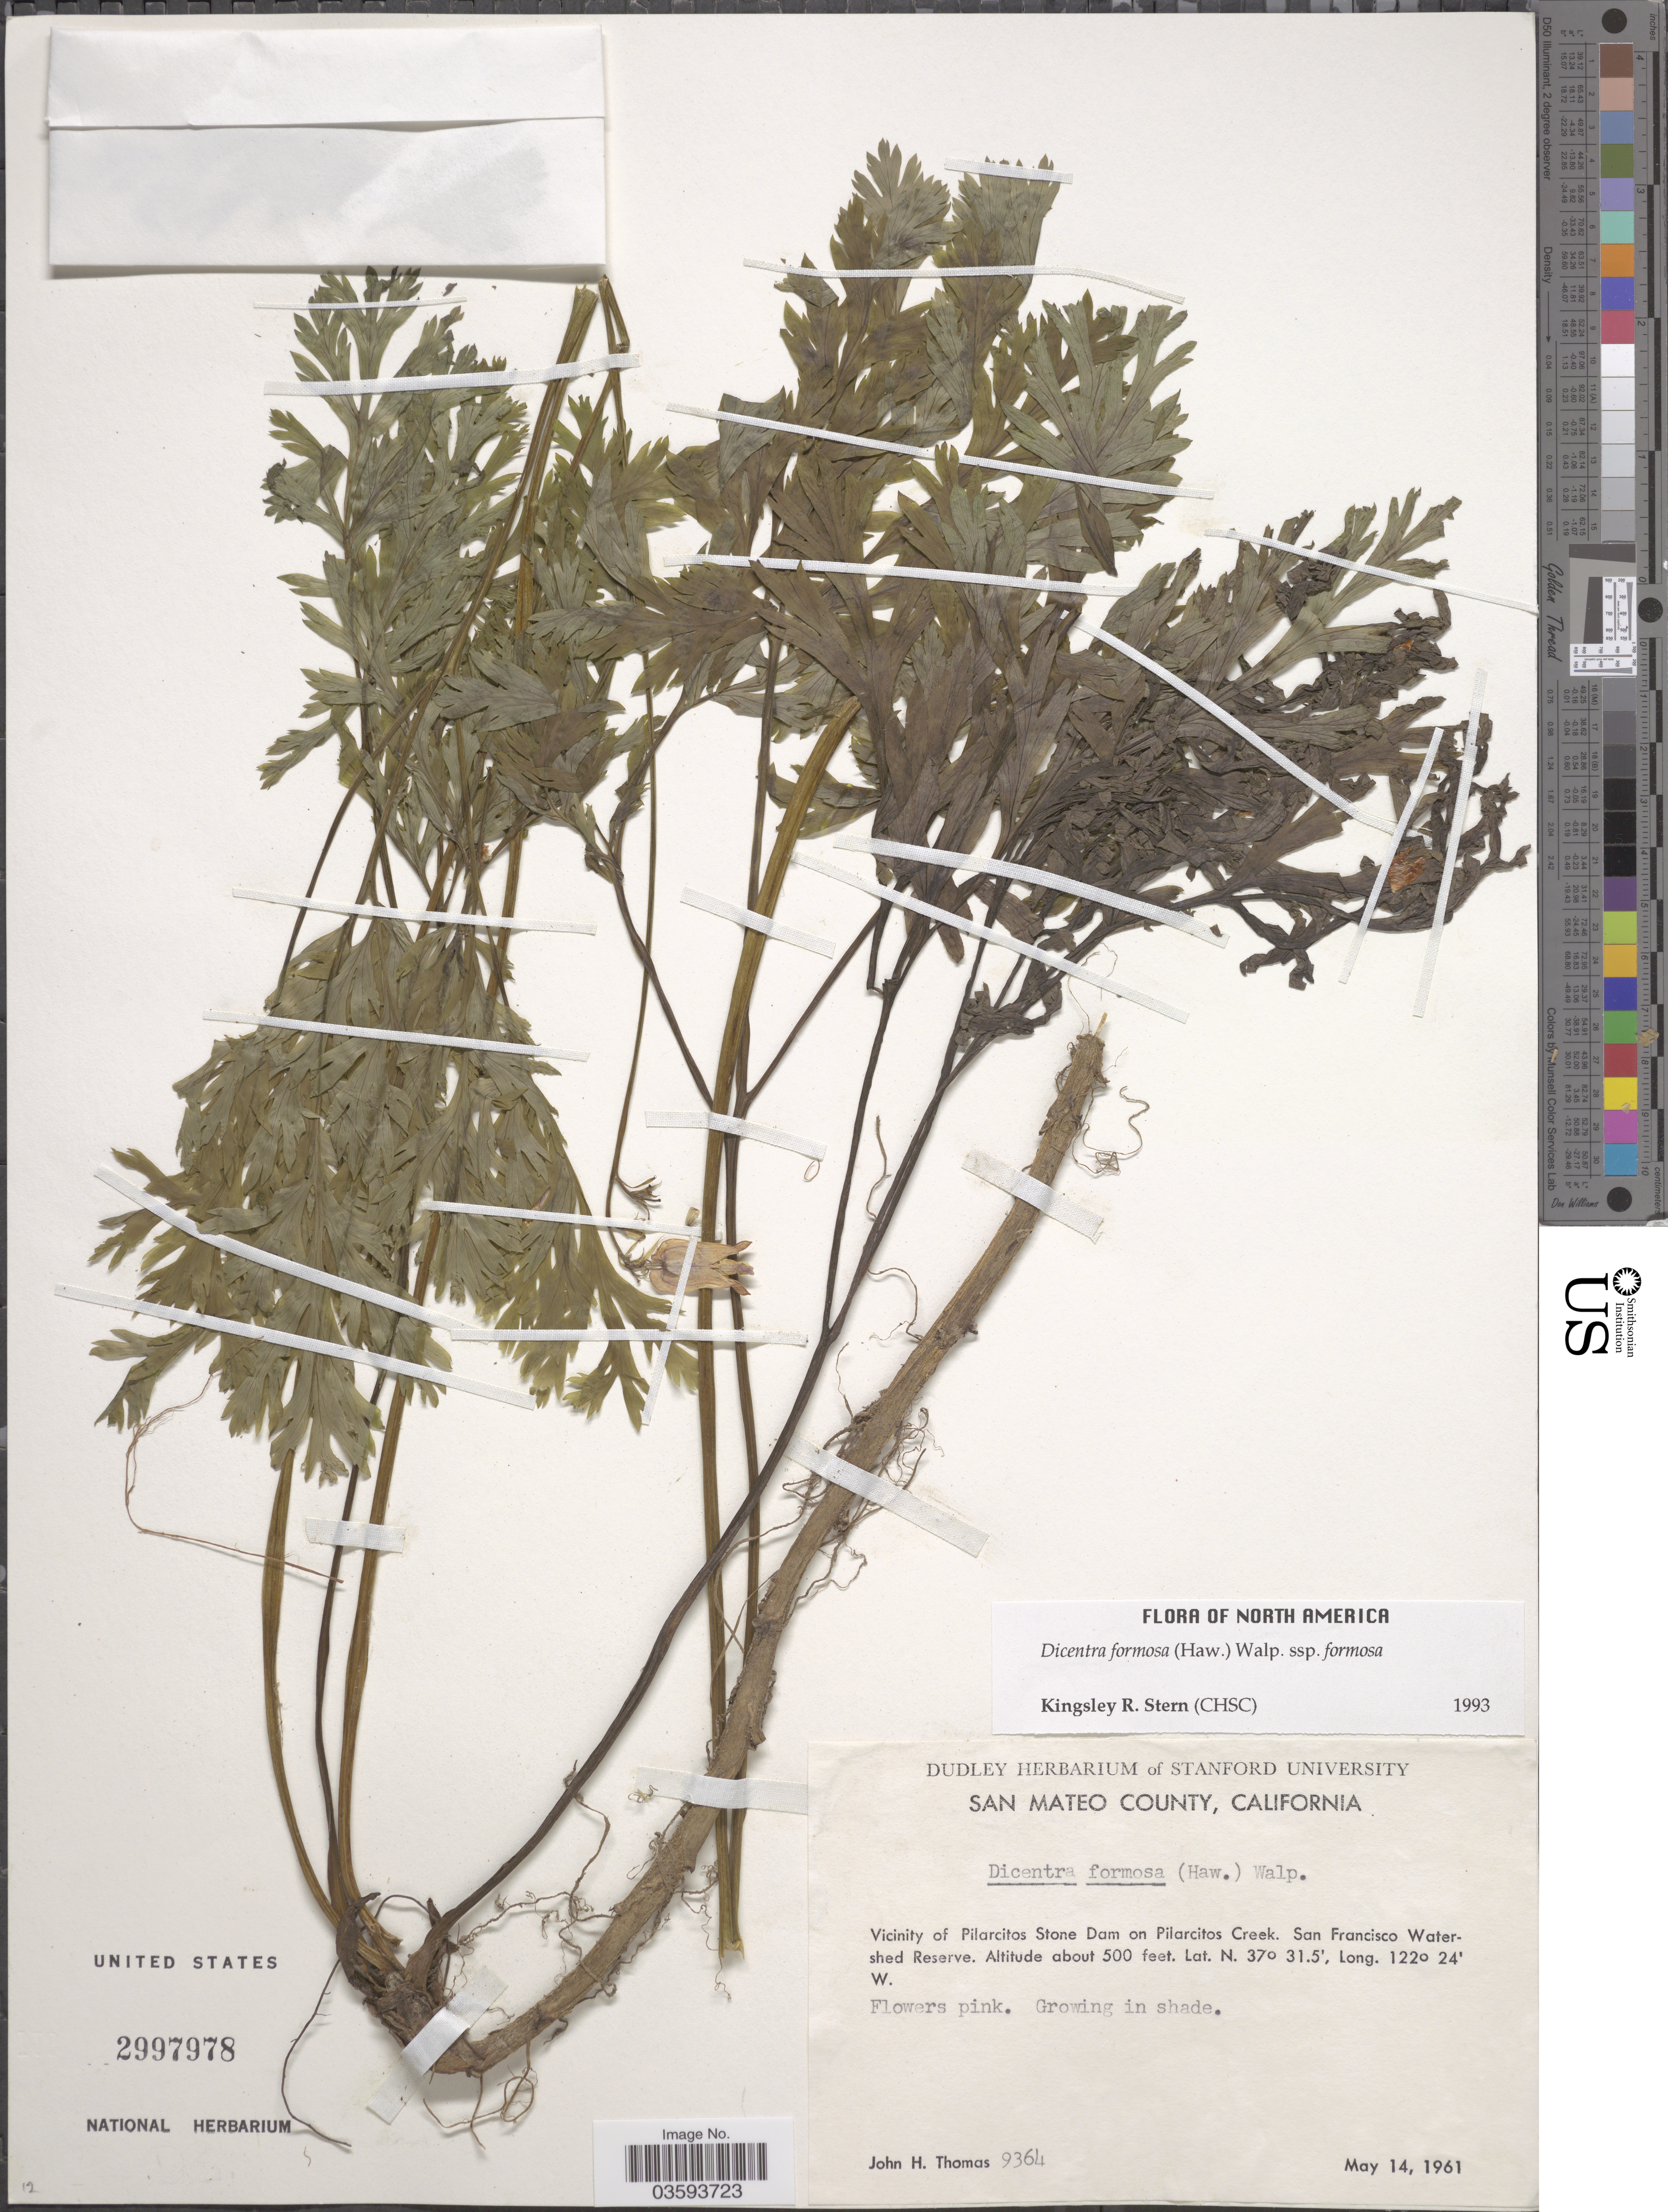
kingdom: Plantae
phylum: Tracheophyta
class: Magnoliopsida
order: Ranunculales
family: Papaveraceae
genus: Dicentra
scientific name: Dicentra formosa subsp. formosa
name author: (Haw.) Walp.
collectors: J. H. Thomas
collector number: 9364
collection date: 1961-05-14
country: United States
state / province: California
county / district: San Mateo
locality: San Mateo County. Vicinity of Pilarcitos Stone Dam on Pilarcitos Creek. San Francisco Watershed Reserve.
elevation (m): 152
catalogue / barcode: US 2997978